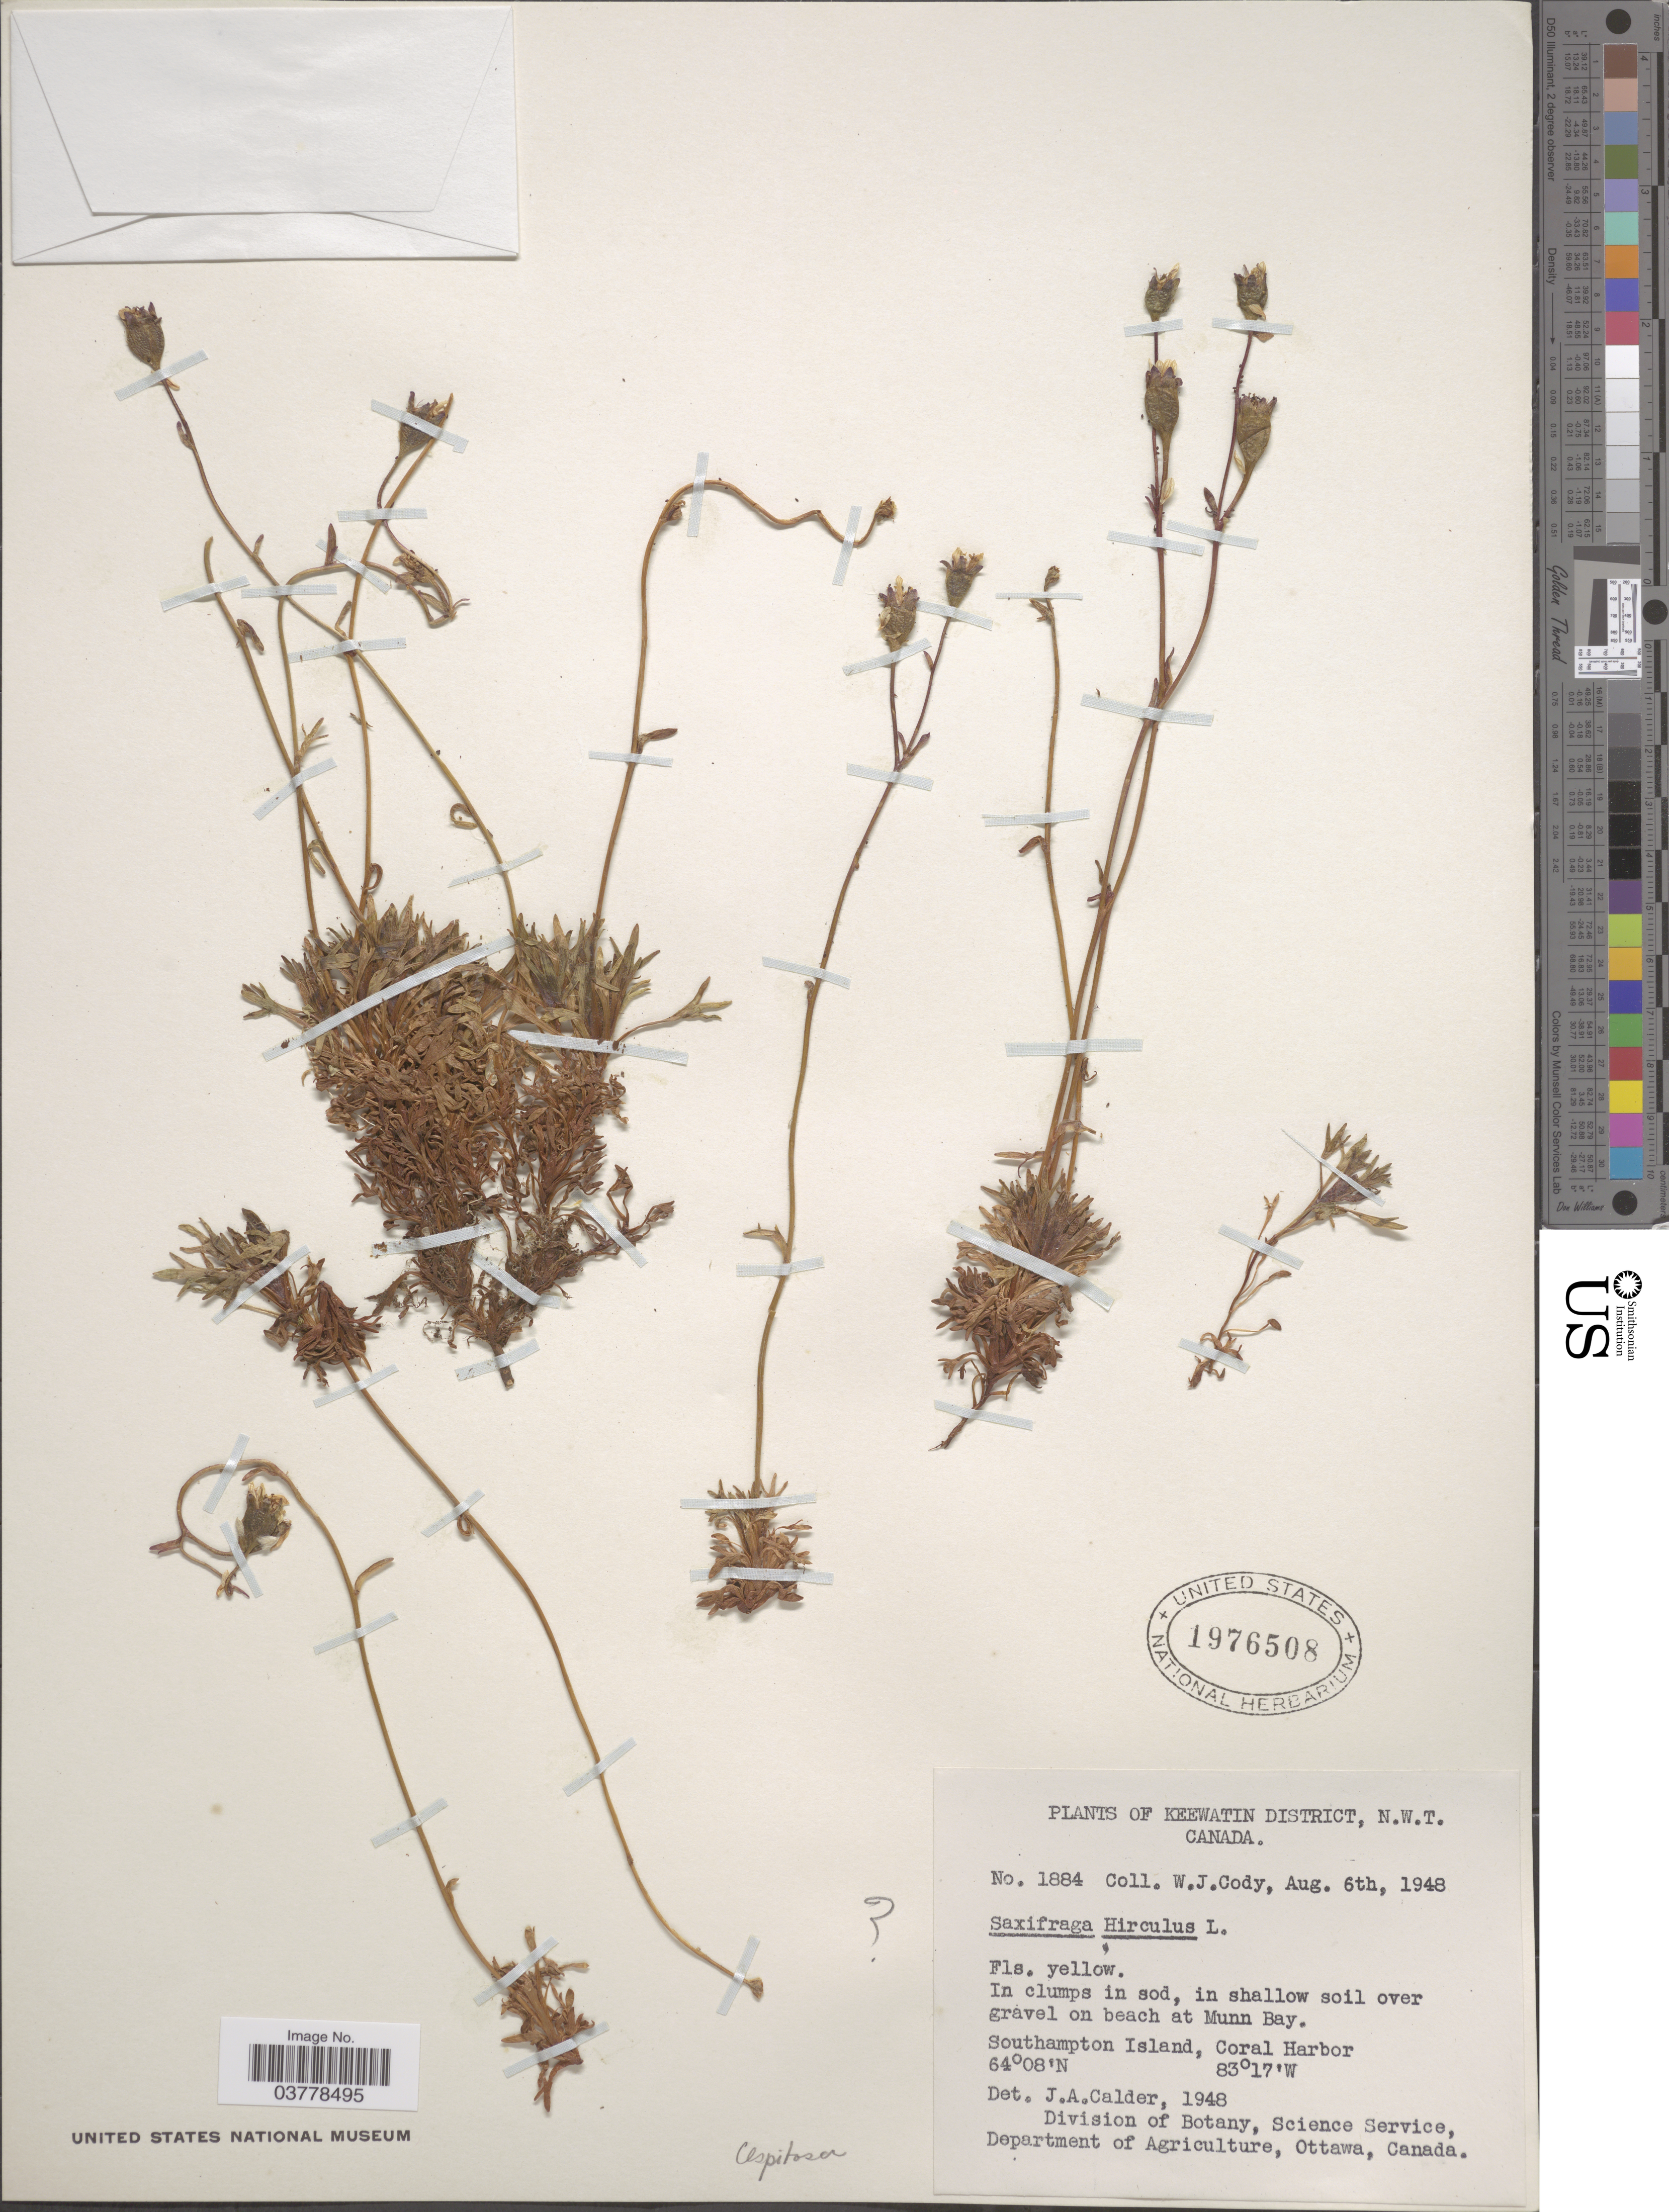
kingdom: Plantae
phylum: Tracheophyta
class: Magnoliopsida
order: Saxifragales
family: Saxifragaceae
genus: Saxifraga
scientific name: Saxifraga caespitosa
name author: L.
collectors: W. Cody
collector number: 1884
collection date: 1948-08-06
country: Canada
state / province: Northwest Territories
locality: Keewatin District. Munn Bay. Southampton Island, Coral Harbor.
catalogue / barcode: US 1976508